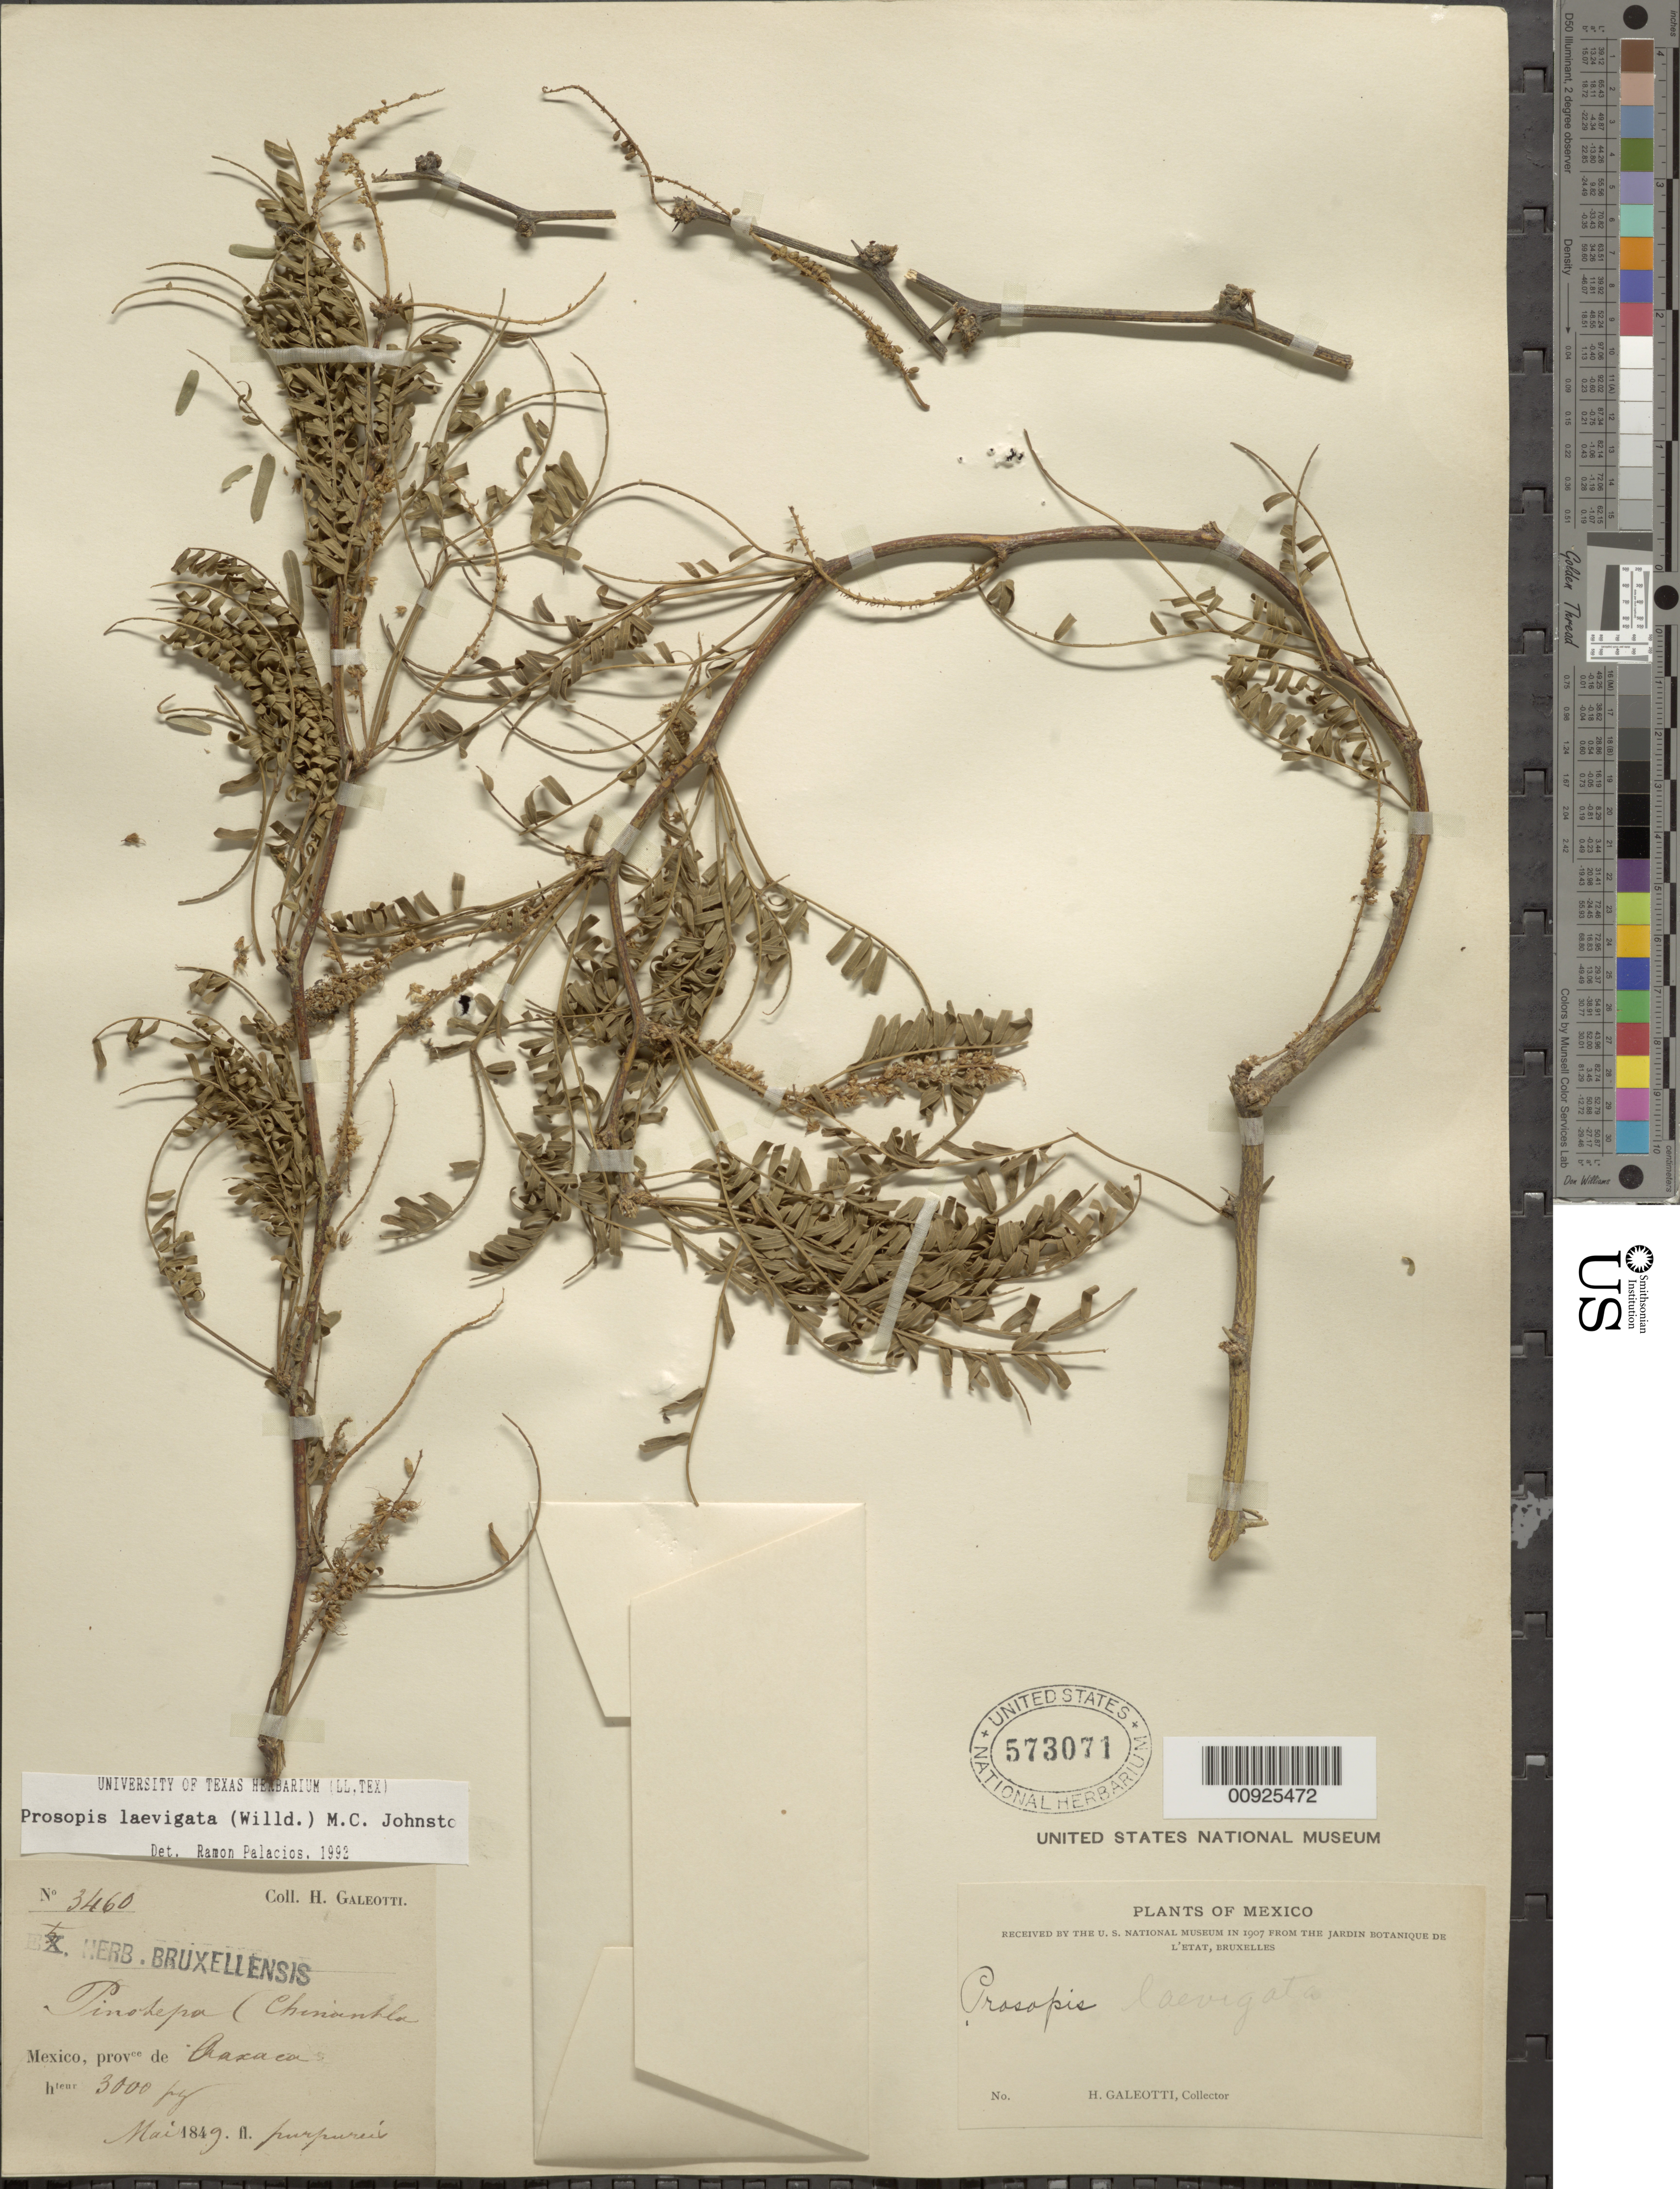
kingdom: Plantae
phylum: Tracheophyta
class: Magnoliopsida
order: Fabales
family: Fabaceae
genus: Neltuma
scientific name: Neltuma laevigata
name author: (Humb. & Bonpl. ex Willd.) Britton & Rose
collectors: H. G. Galeotti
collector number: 3460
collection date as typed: May 1849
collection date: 1849-05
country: Mexico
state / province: Oaxaca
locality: Pinotepa (Chinantla). Province de Oaxaca.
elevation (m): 914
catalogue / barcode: US 573071